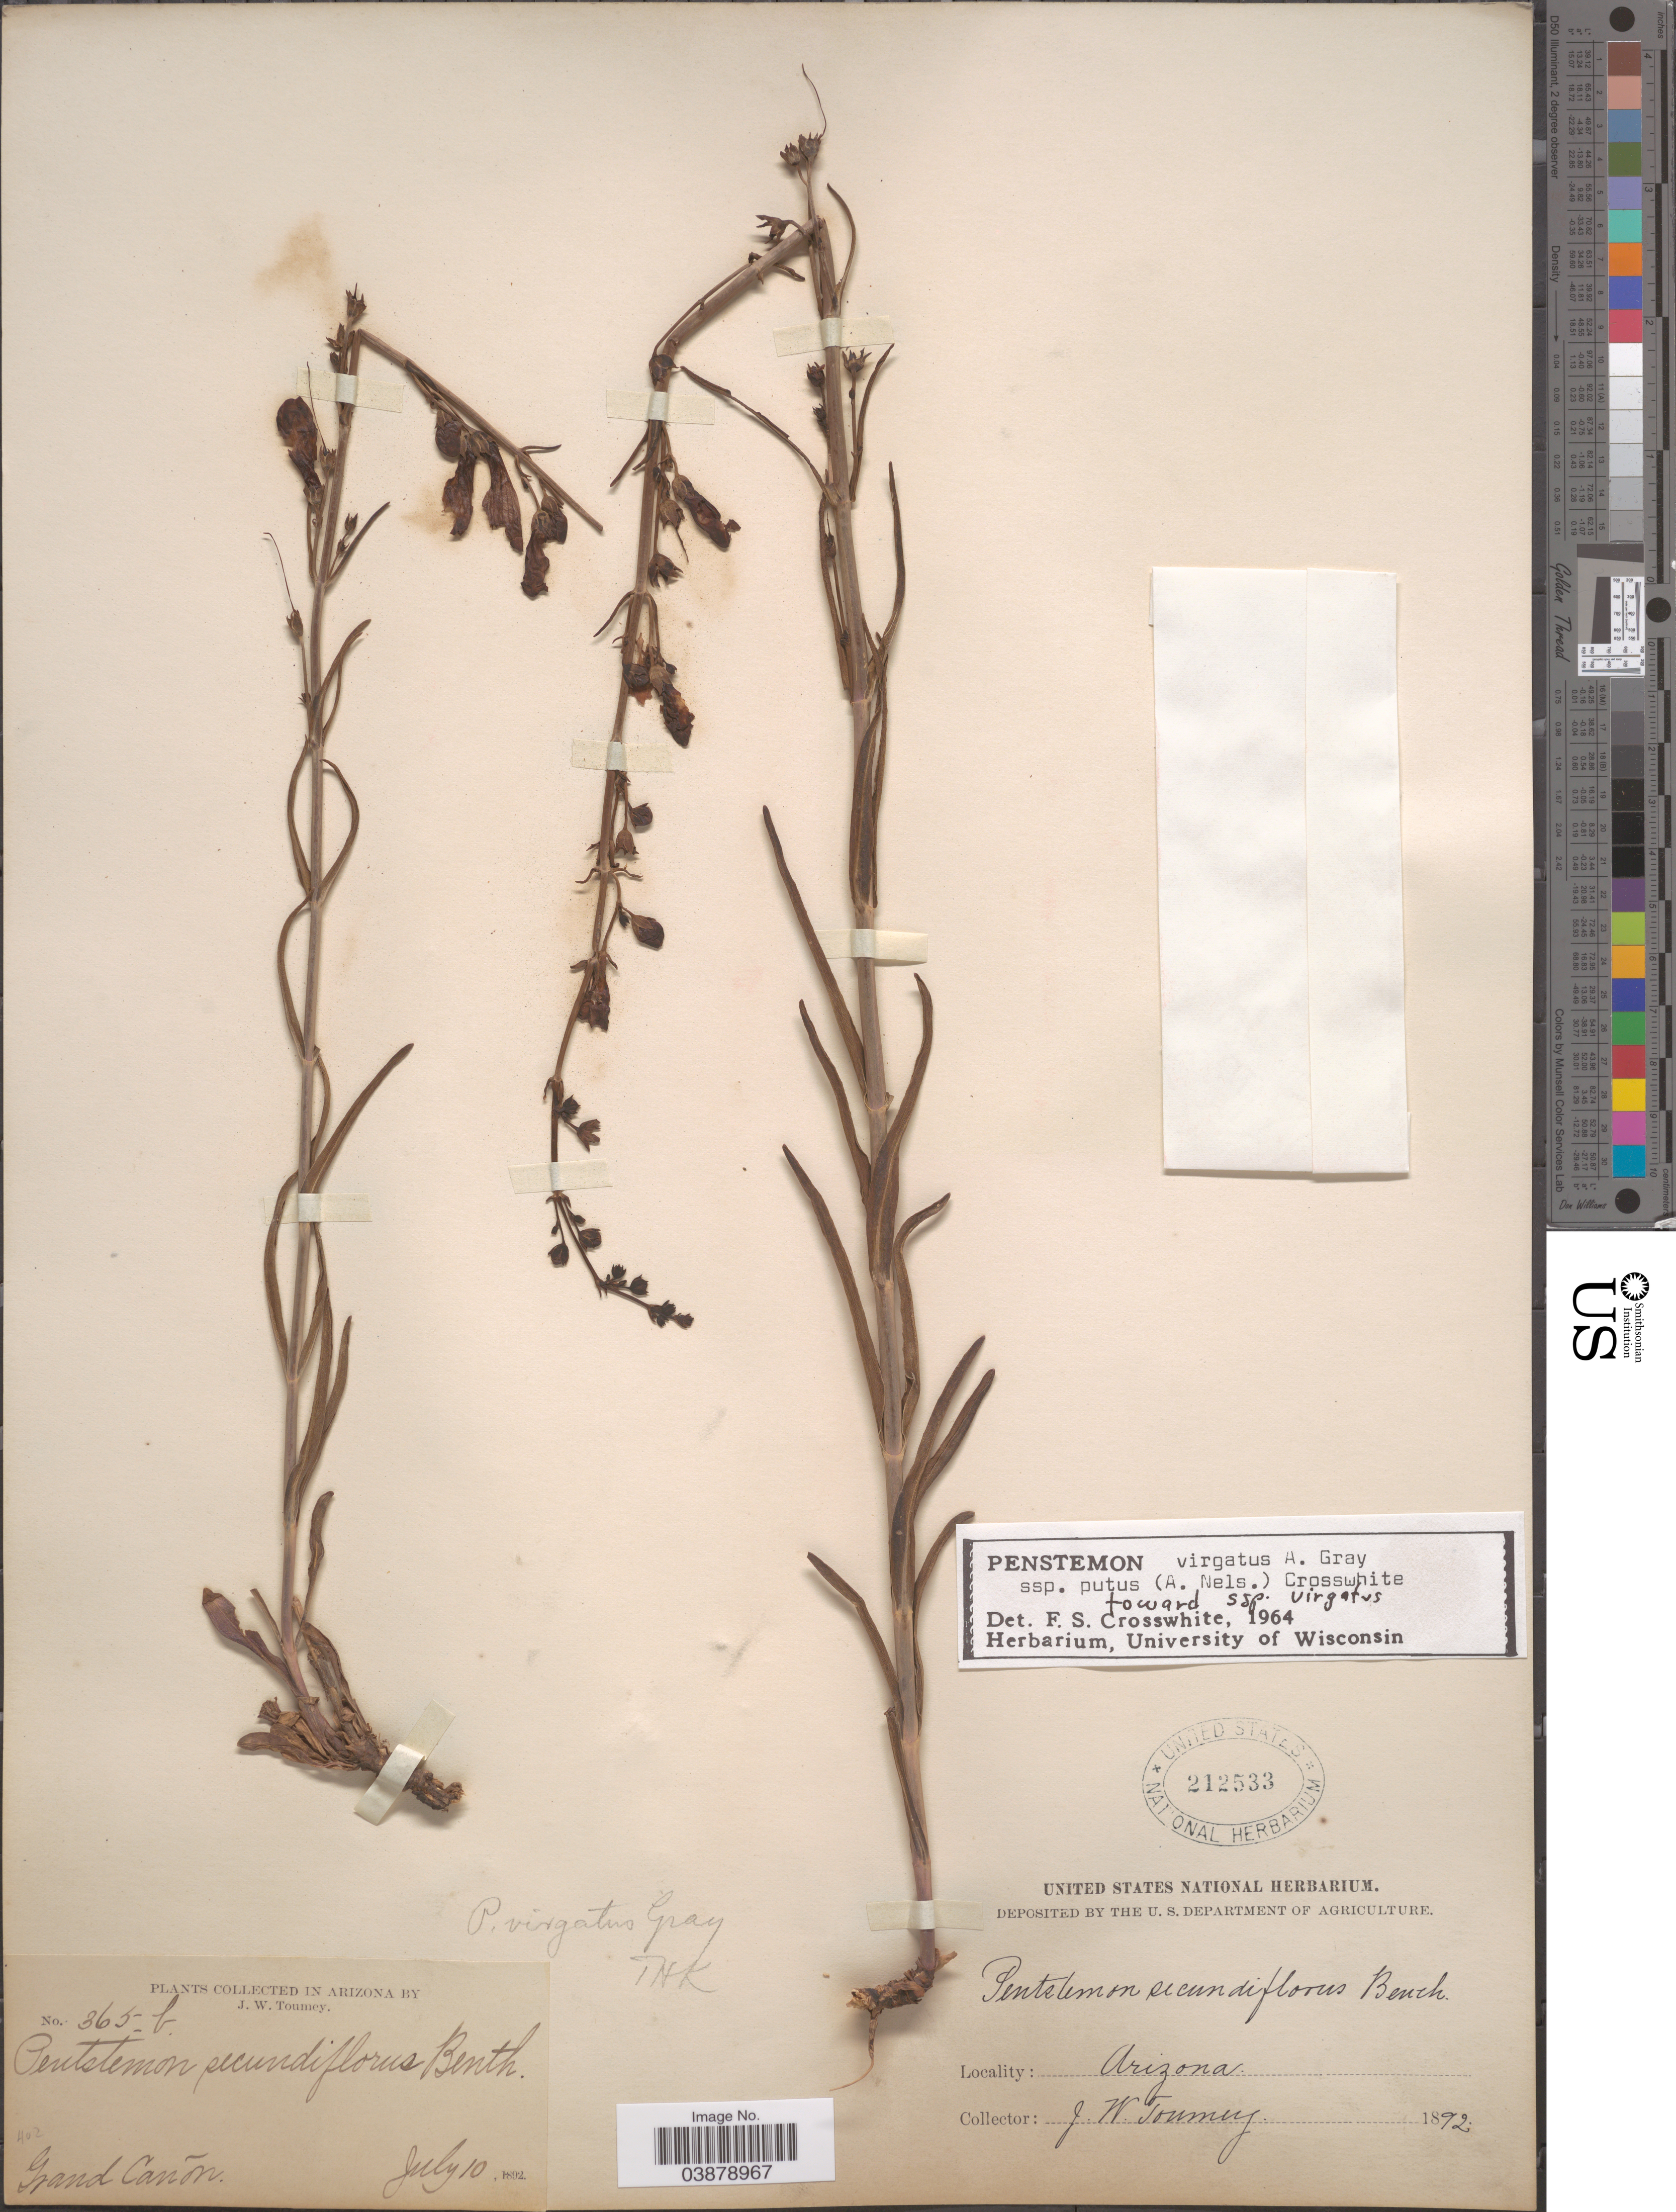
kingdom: Plantae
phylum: Tracheophyta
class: Magnoliopsida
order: Lamiales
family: Plantaginaceae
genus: Penstemon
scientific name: Penstemon virgatus subsp. putus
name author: (A. Nelson) Crosswh.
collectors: J. W. Toumey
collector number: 365b*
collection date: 1892-07-10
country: United States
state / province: Arizona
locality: Grand Cañon.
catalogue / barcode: US 212533